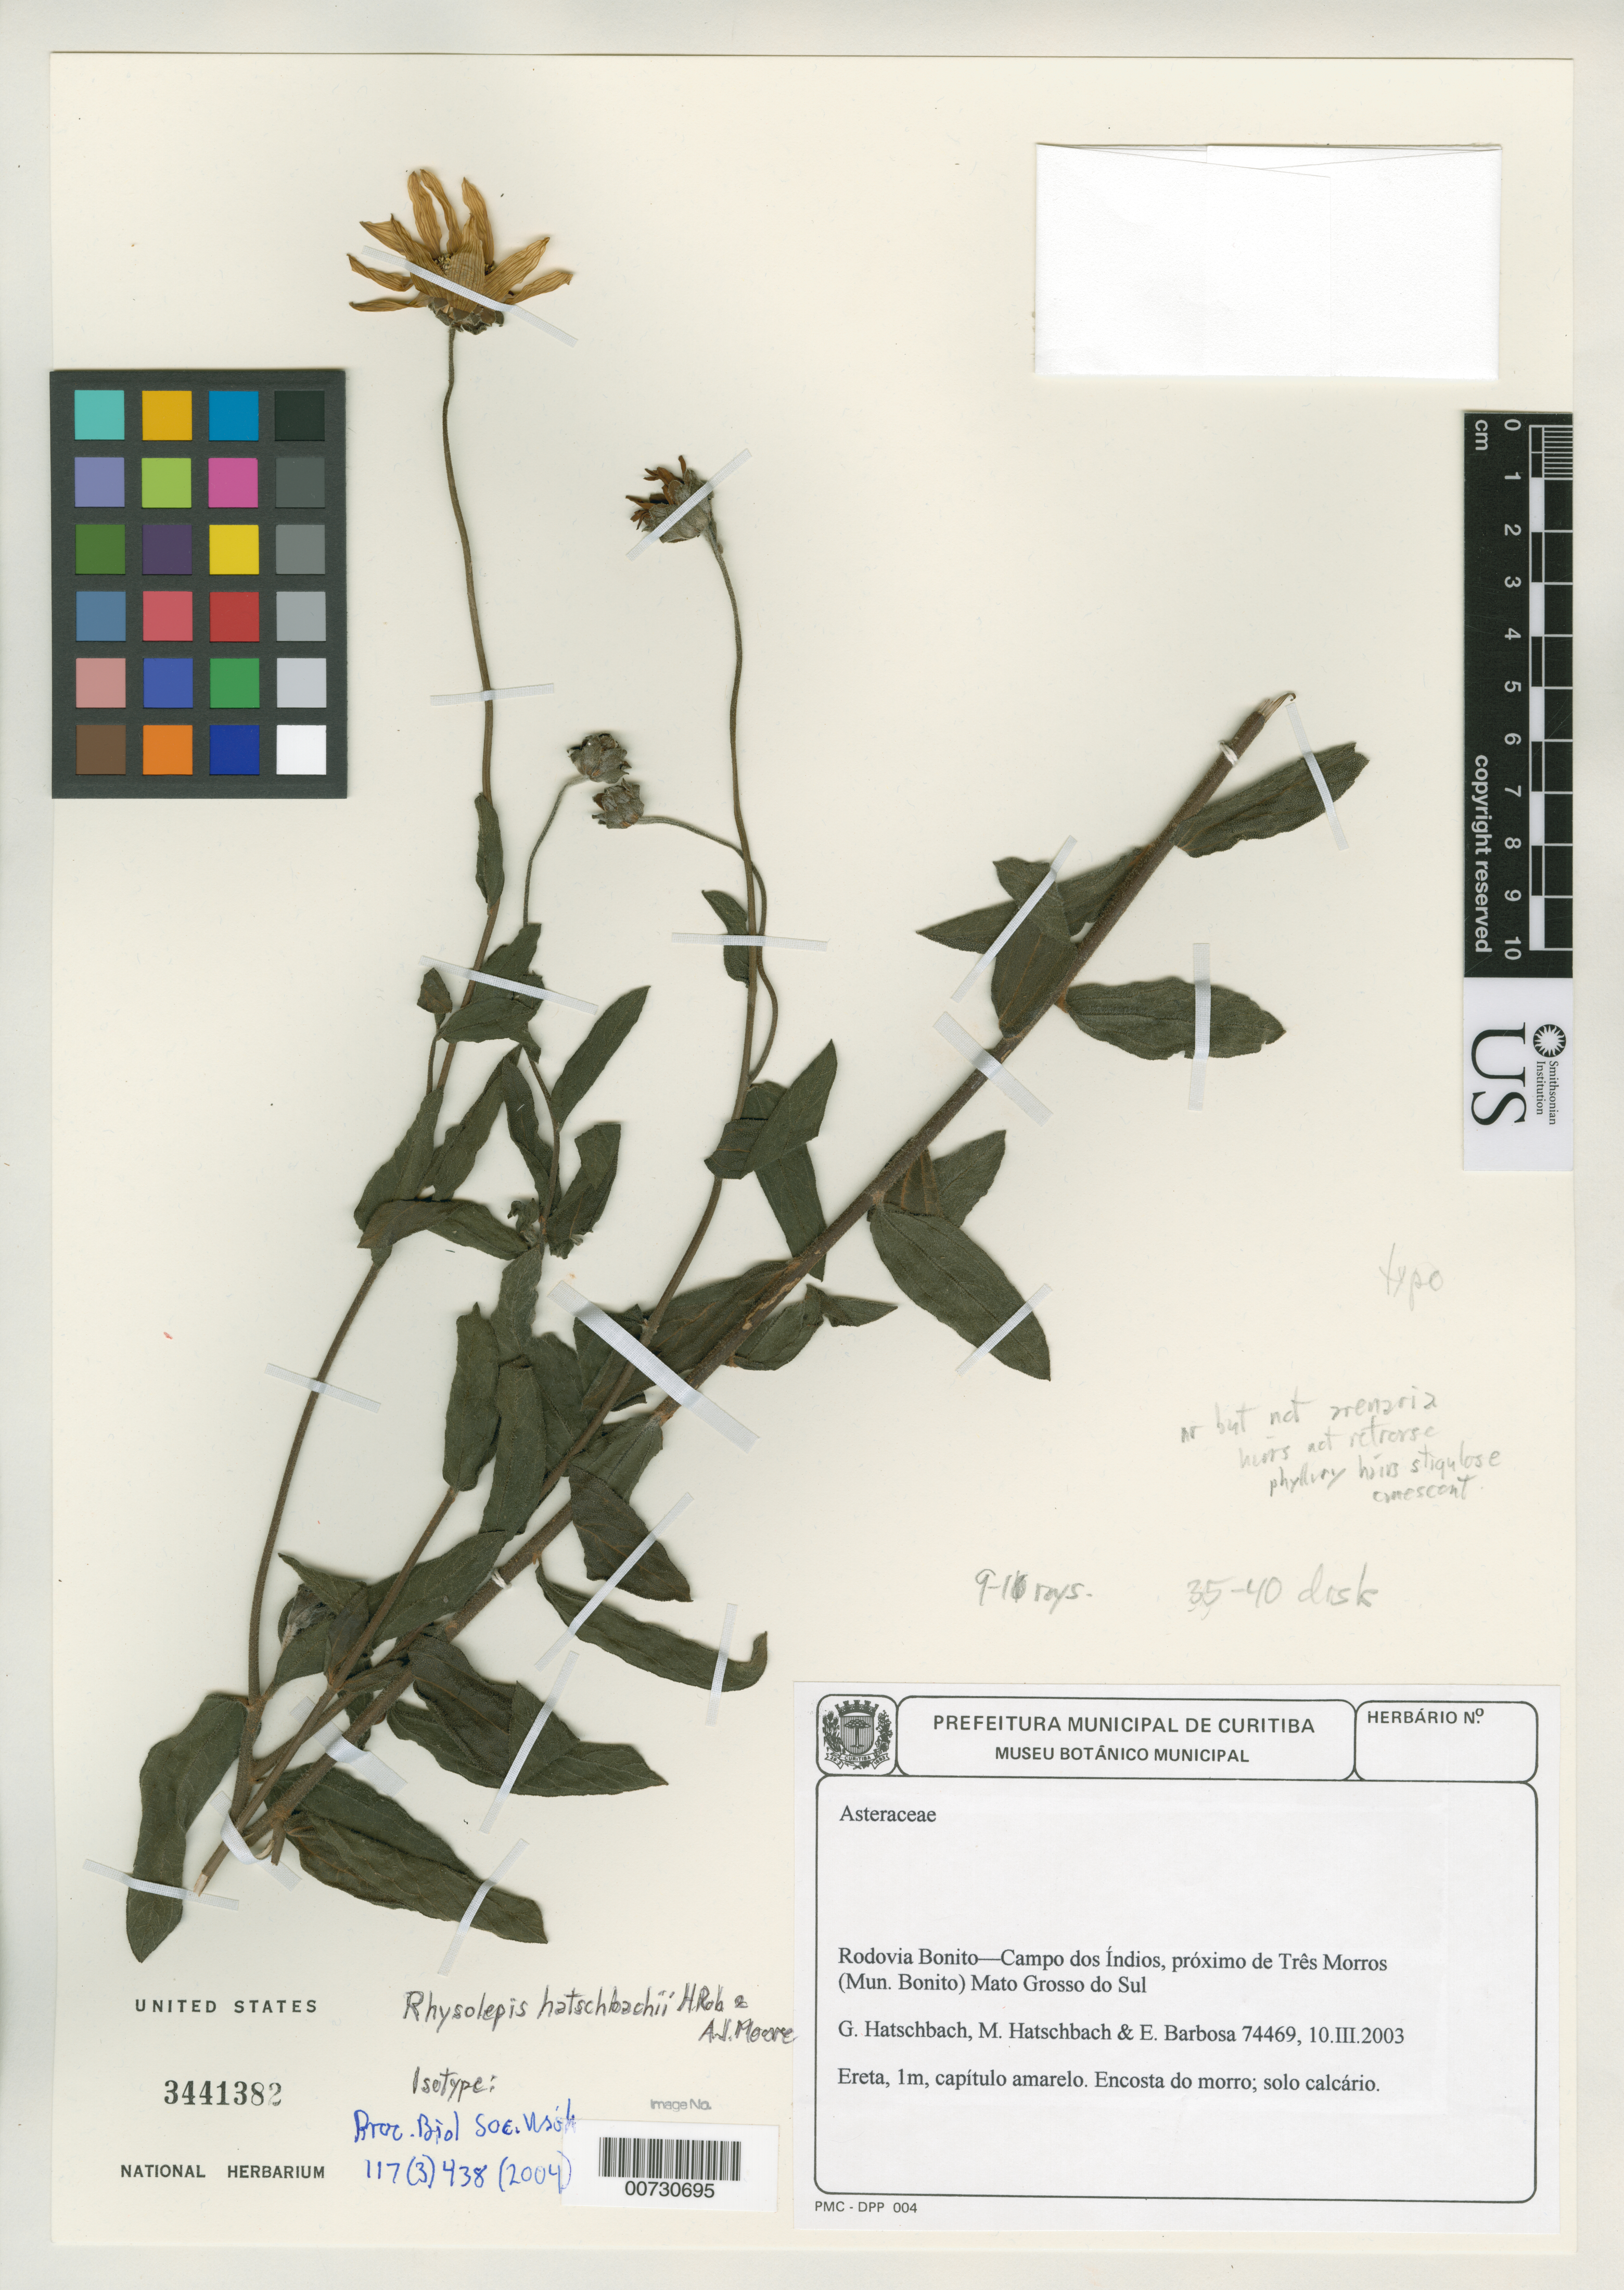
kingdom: Plantae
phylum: Tracheophyta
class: Magnoliopsida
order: Asterales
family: Asteraceae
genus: Rhysolepis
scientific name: Rhysolepis hatschbachii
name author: H. Rob. & A.J. Moore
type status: Isotype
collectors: G. Hatschbach, M. M. Hatschbach & E. L. Barbosa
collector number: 74469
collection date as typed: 10 Mar 2003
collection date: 2003-03-10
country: Brazil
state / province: Mato Grosso do Sul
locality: Rodovia Bonito - Campo dos Índios, próximo de Três Morros (Mun. Bonito) Mato Grosso do Sul.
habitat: Encosta do morro; solo calcário.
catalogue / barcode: US 3441382